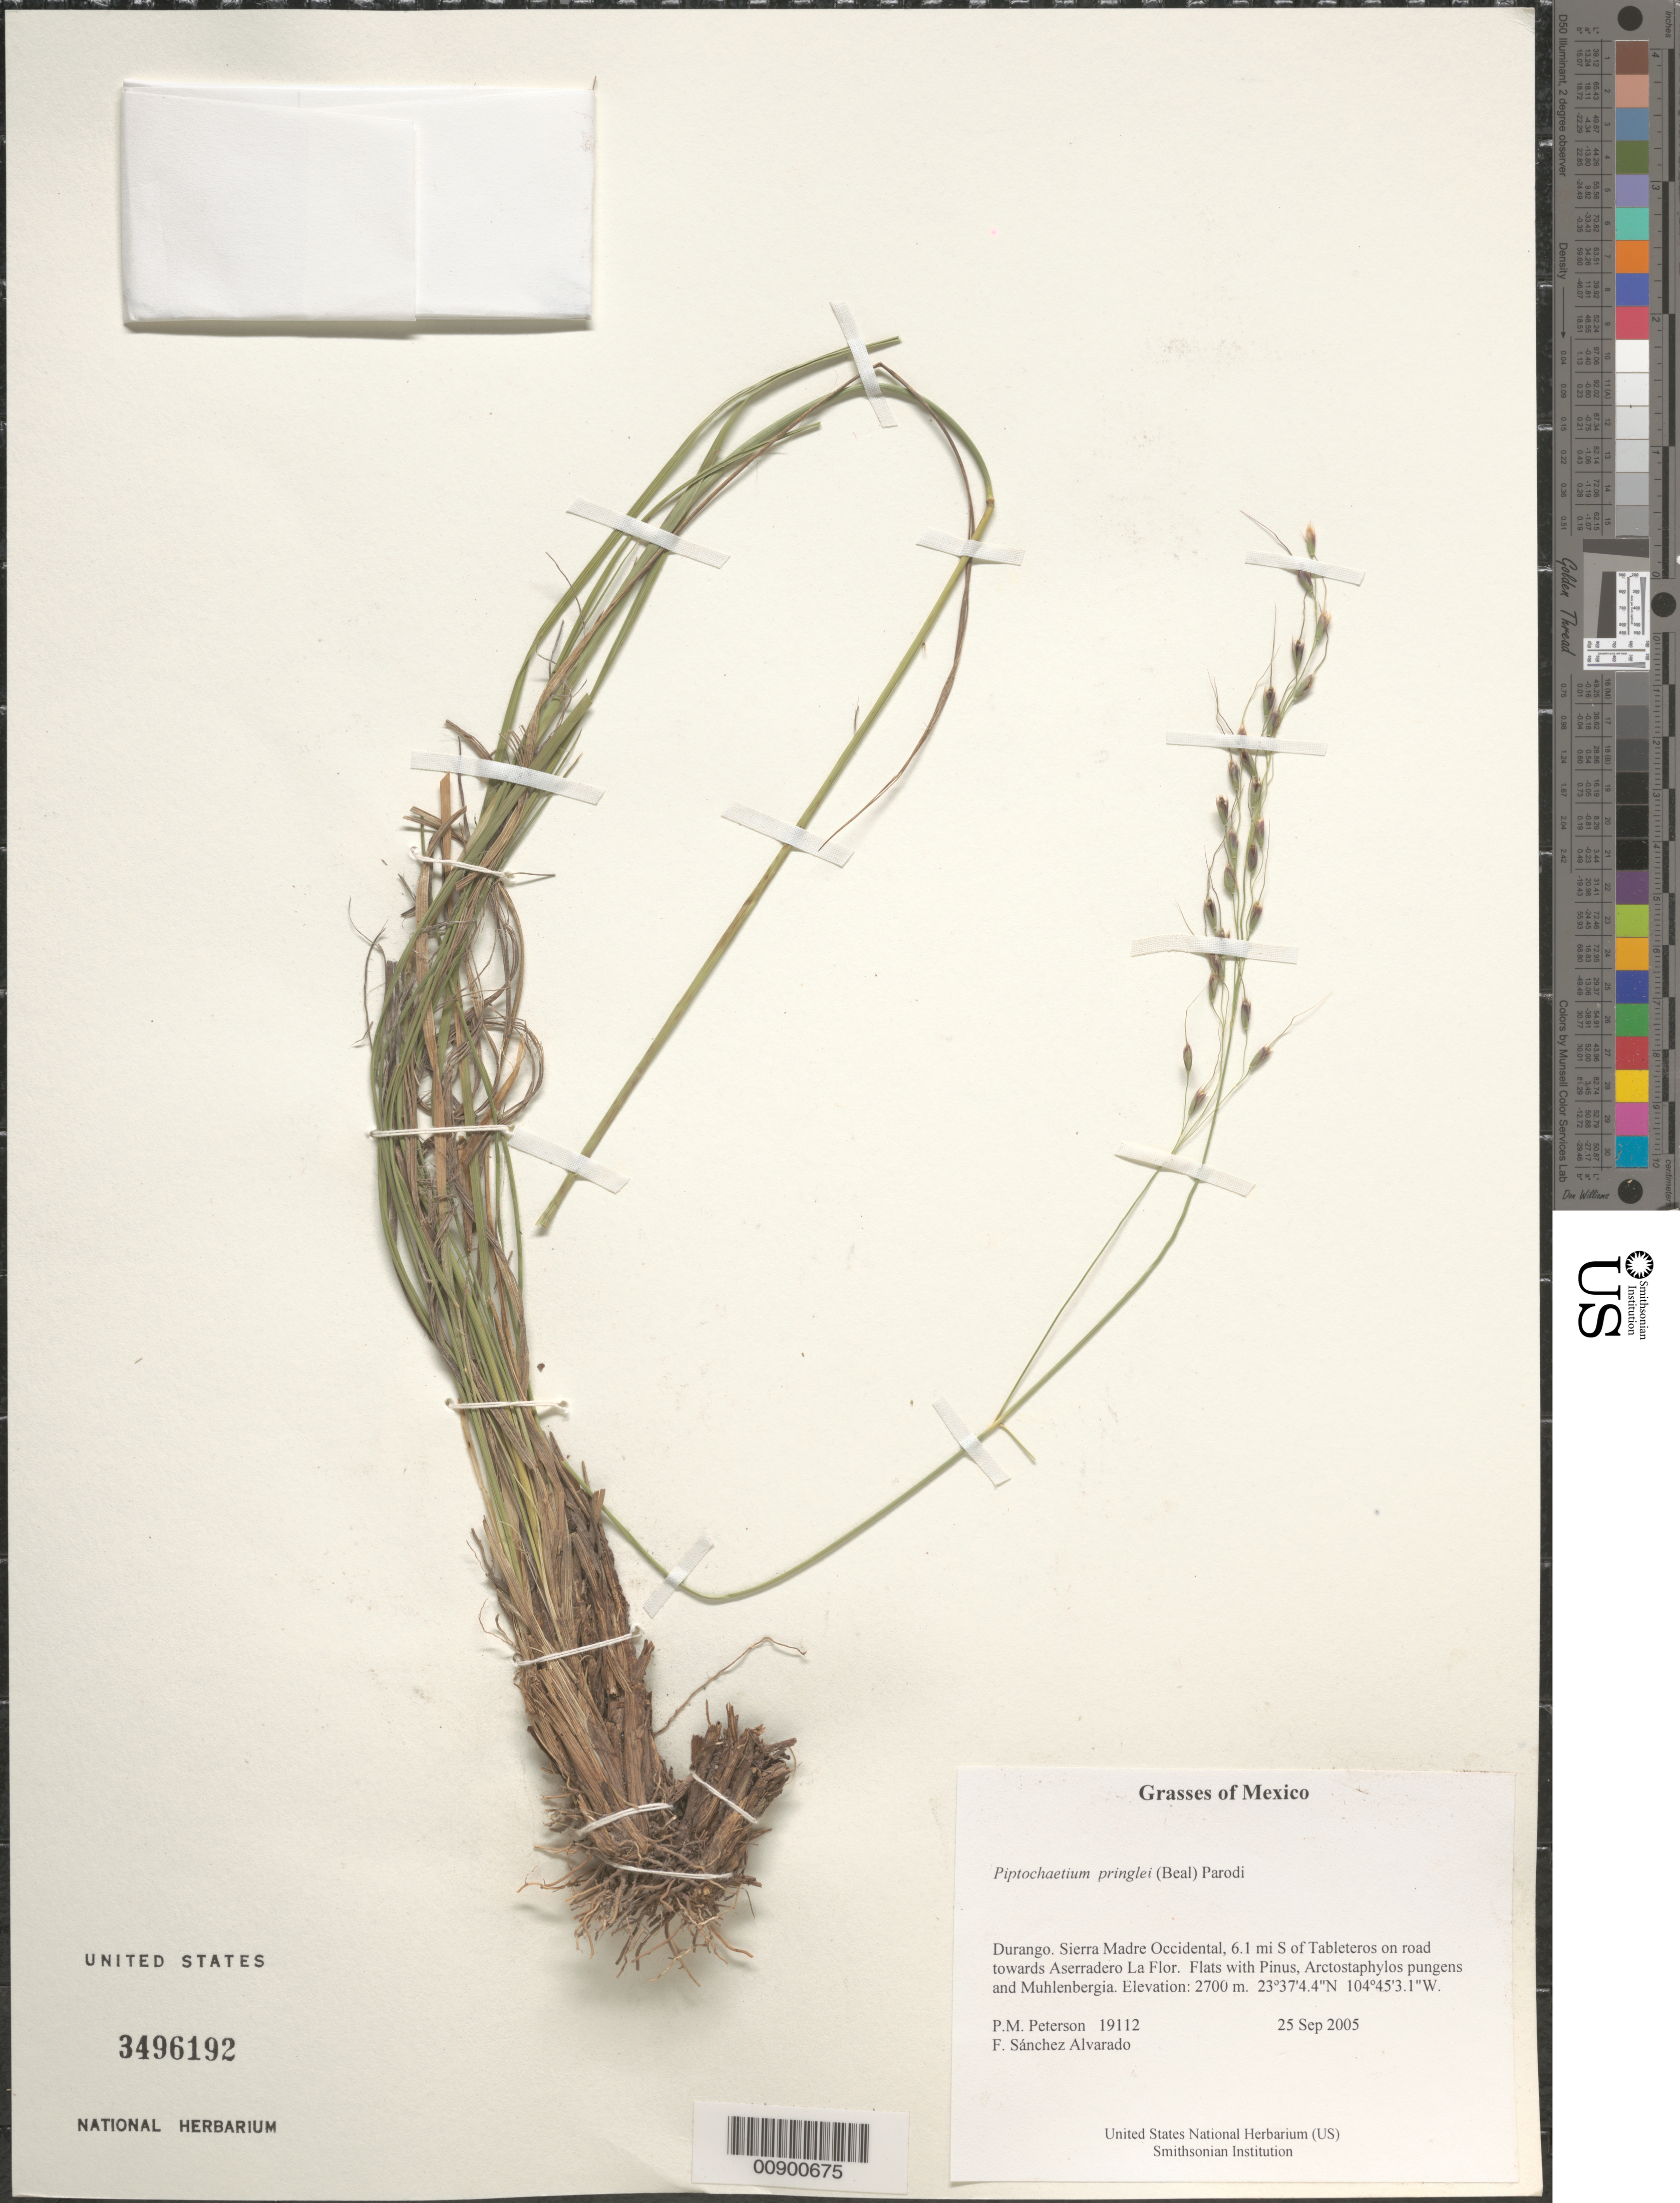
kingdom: Plantae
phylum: Tracheophyta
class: Liliopsida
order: Poales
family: Poaceae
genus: Piptochaetium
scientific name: Piptochaetium pringlei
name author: (W.J. Beal) Parodi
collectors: P. M. Peterson & F. Sánchez Alvarado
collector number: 19112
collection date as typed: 25 Sep 2005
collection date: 2005-09-25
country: Mexico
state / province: Durango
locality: Sierra Madre Occidental, 6.1 mi S of Tableteros on road towards Aserradero La Flor. Flats with Pinus, Arctostaphylos pungens and Muhlenbergia.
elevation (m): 2700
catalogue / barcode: US 3496192